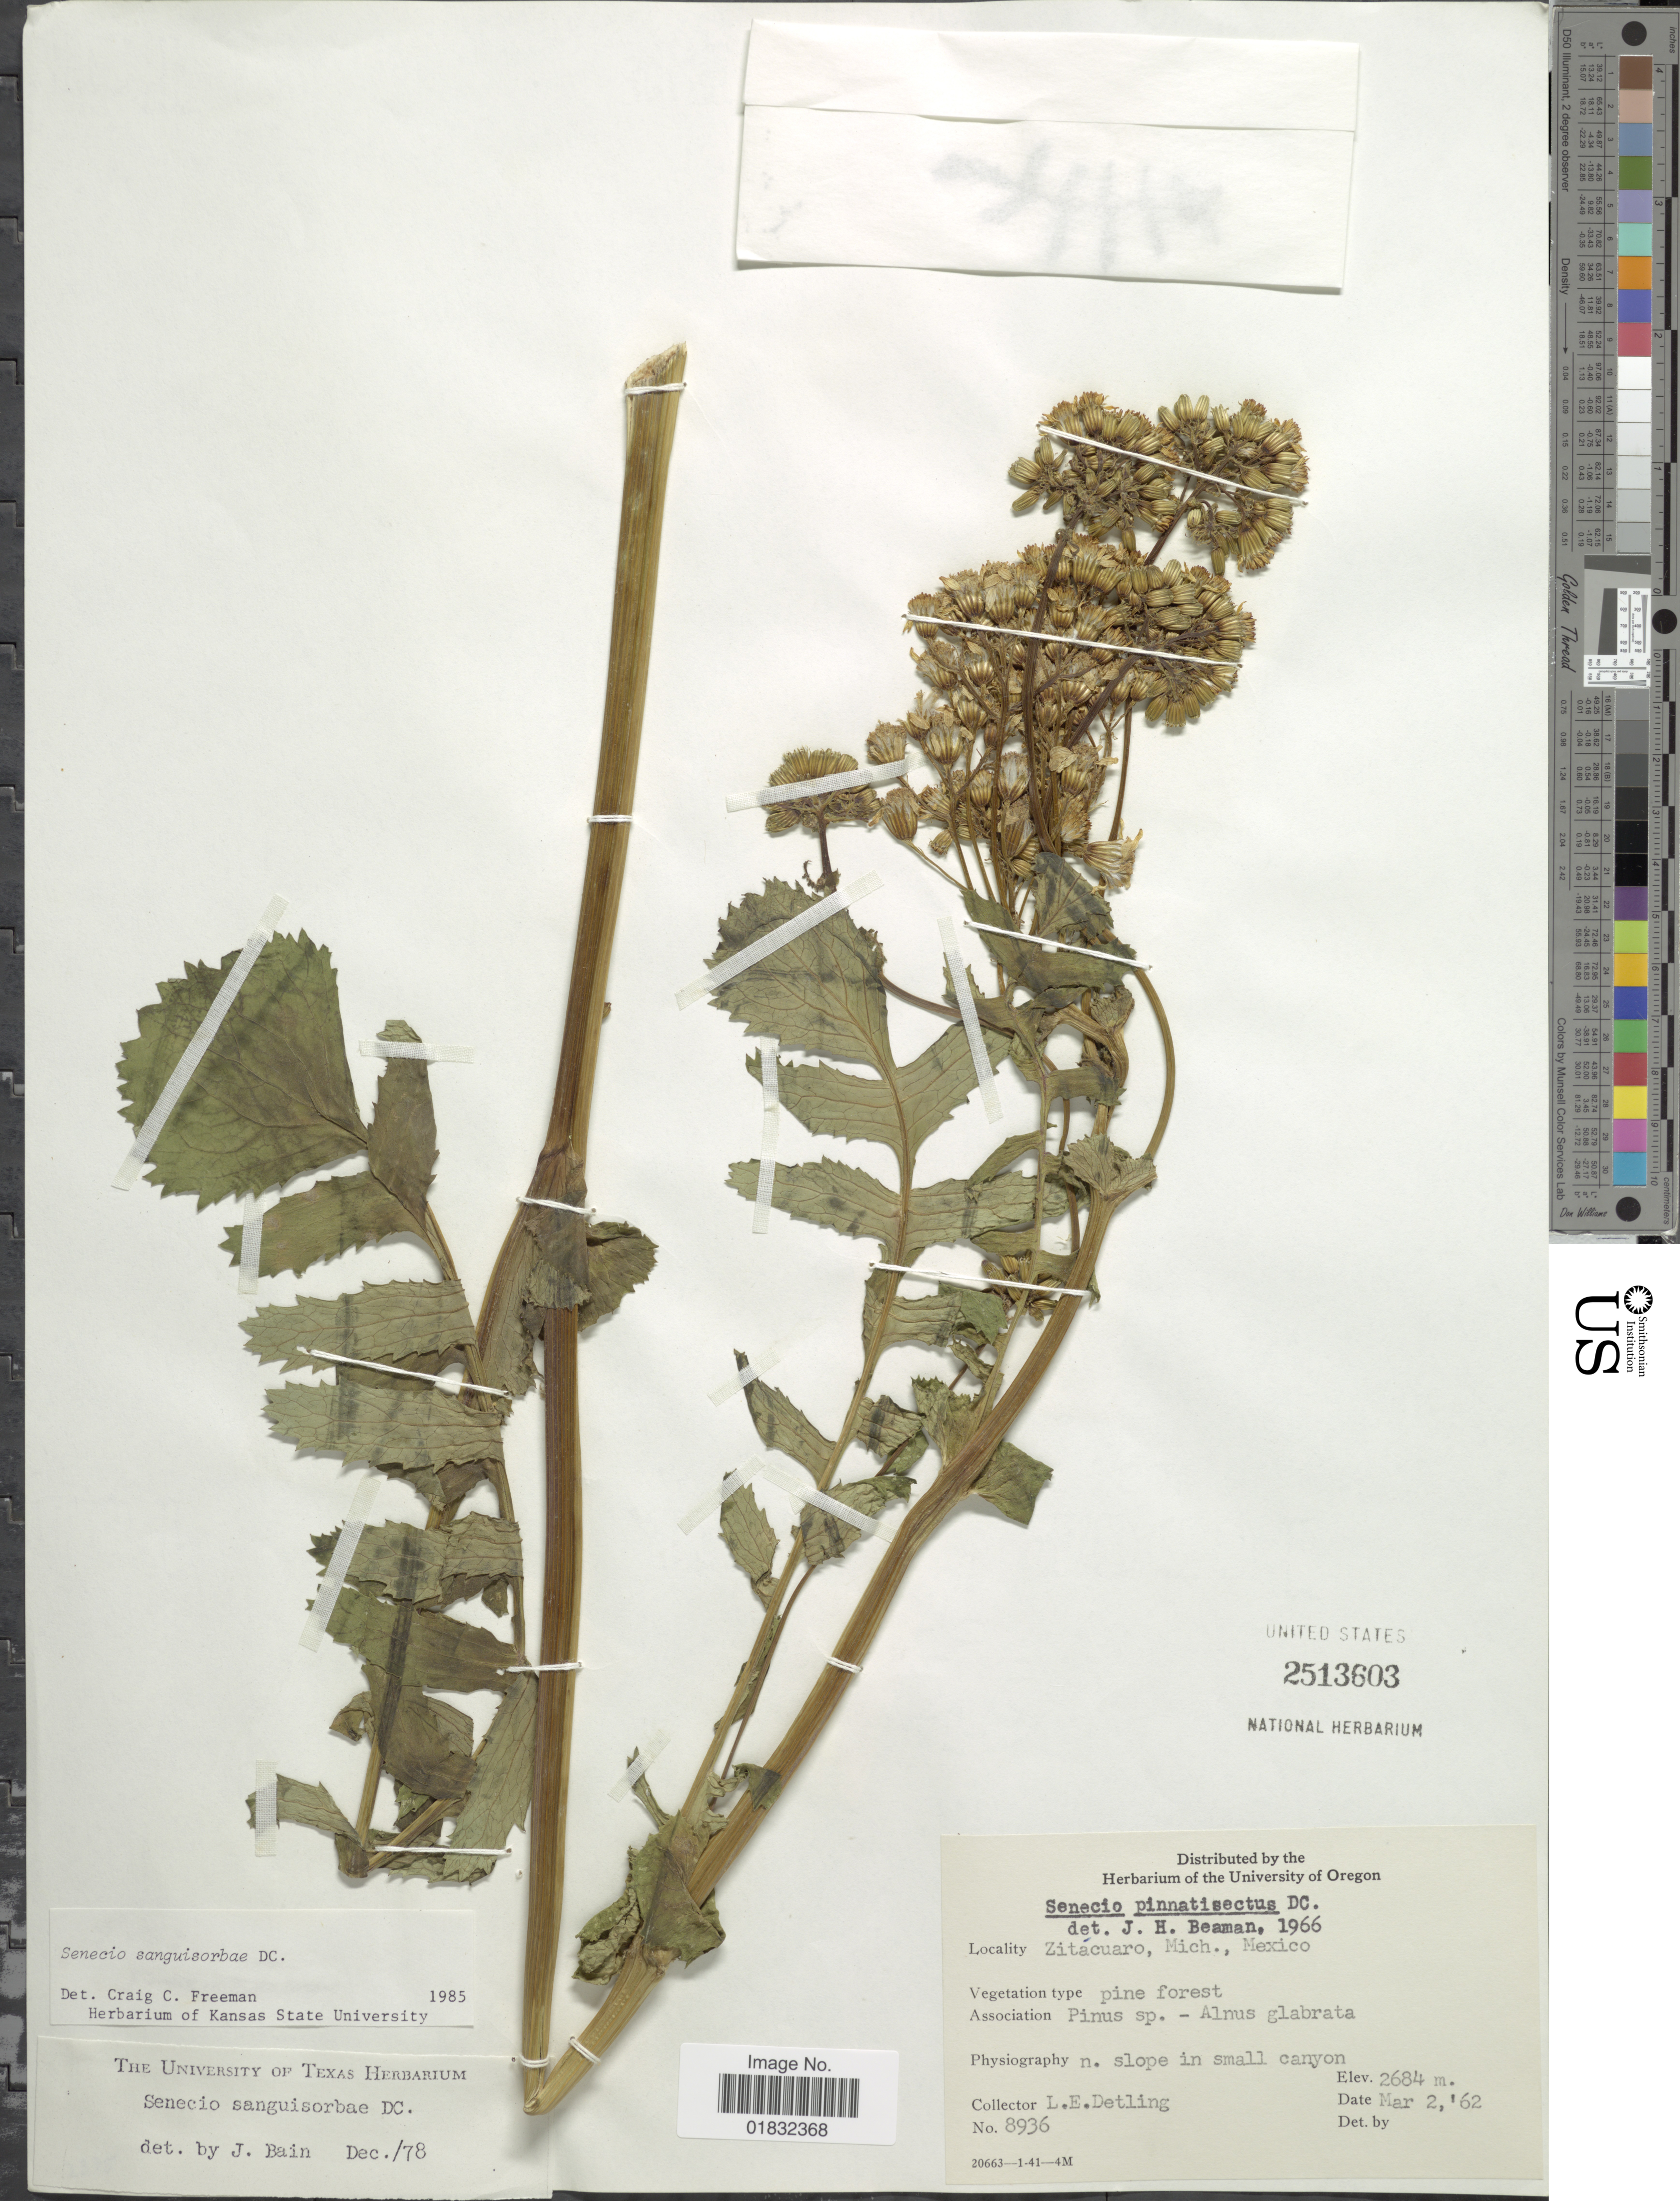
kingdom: Plantae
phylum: Tracheophyta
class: Magnoliopsida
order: Asterales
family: Asteraceae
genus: Packera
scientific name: Packera sanguisorbae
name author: (DC.) C. Jeffrey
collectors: L. E. Detling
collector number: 8936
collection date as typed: Transcribed d/m/y: 2/3/62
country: Mexico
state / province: Michoacán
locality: Zitacuaro, n. slope in small canyon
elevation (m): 2684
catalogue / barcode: US 2513603